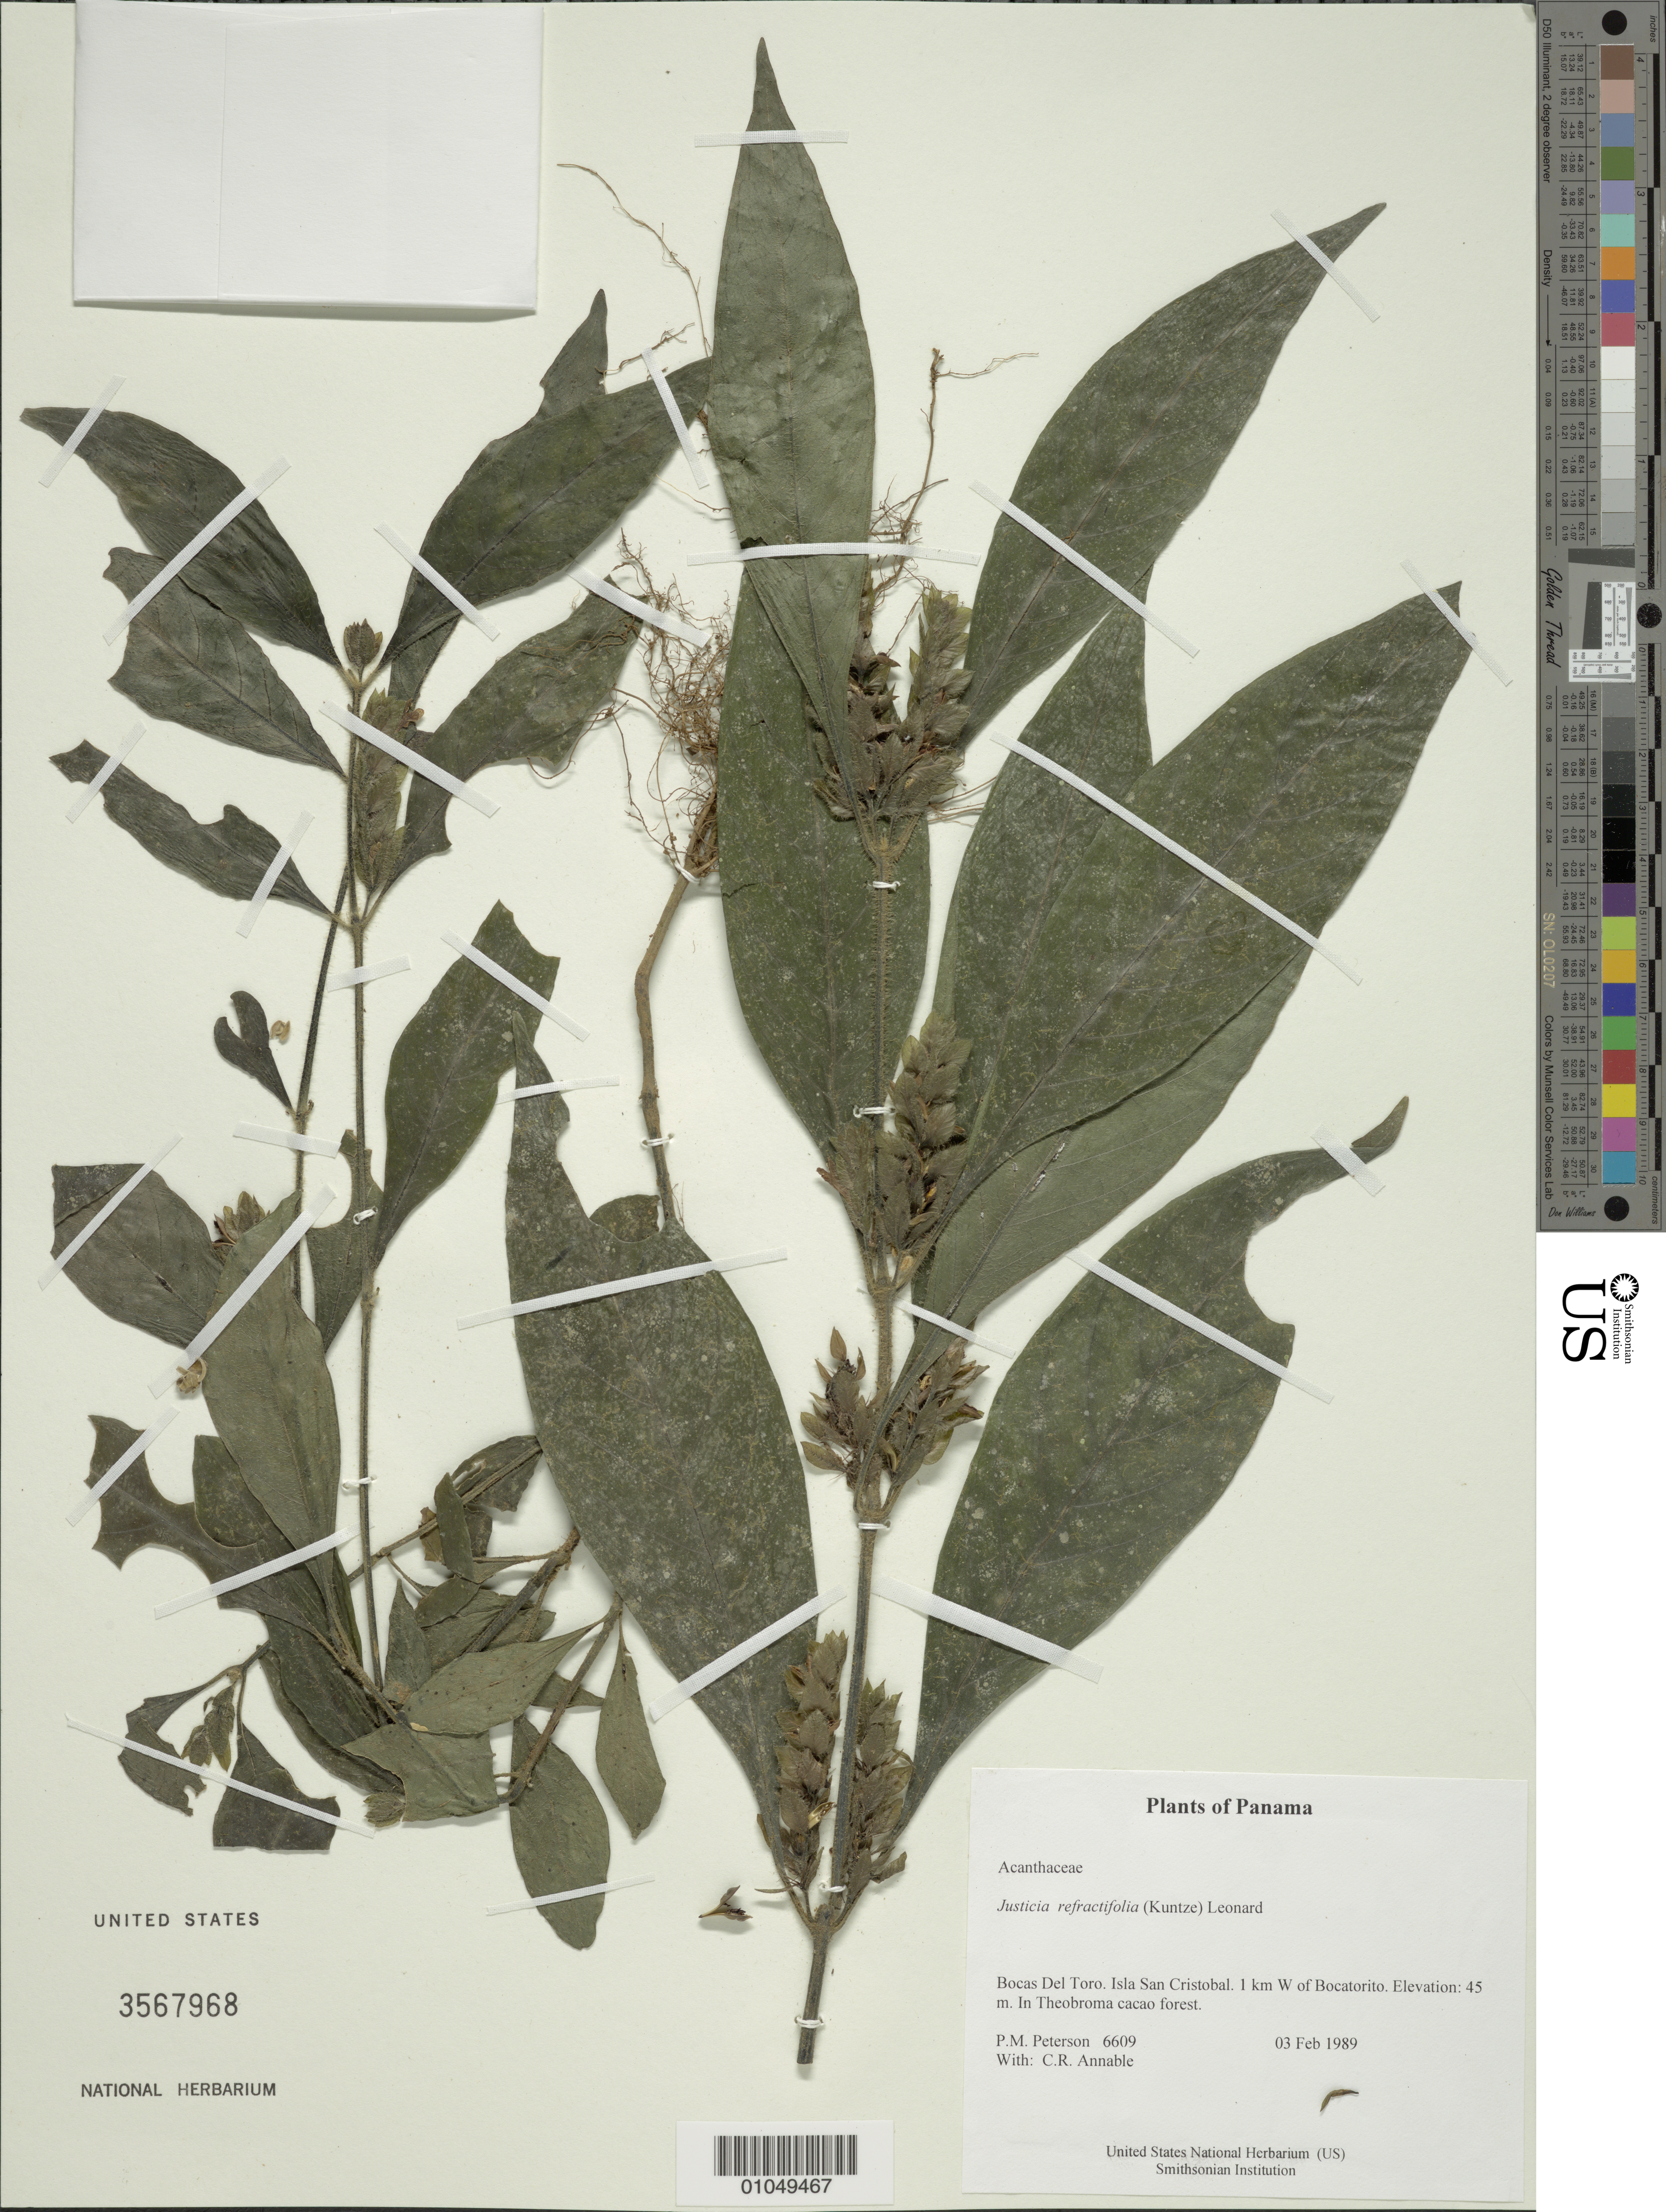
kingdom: Plantae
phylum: Tracheophyta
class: Magnoliopsida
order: Lamiales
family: Acanthaceae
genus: Justicia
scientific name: Justicia refractifolia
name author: (Kuntze) Leonard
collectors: P. M. Peterson & C. R. Annable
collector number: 06609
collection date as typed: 03 Feb 1989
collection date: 1989-02-03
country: Panama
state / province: Bocas del Toro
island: San Cristobal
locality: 1 km W of Bocatorito.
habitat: In Theobroma cacao forest.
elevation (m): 45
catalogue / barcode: US 3567968